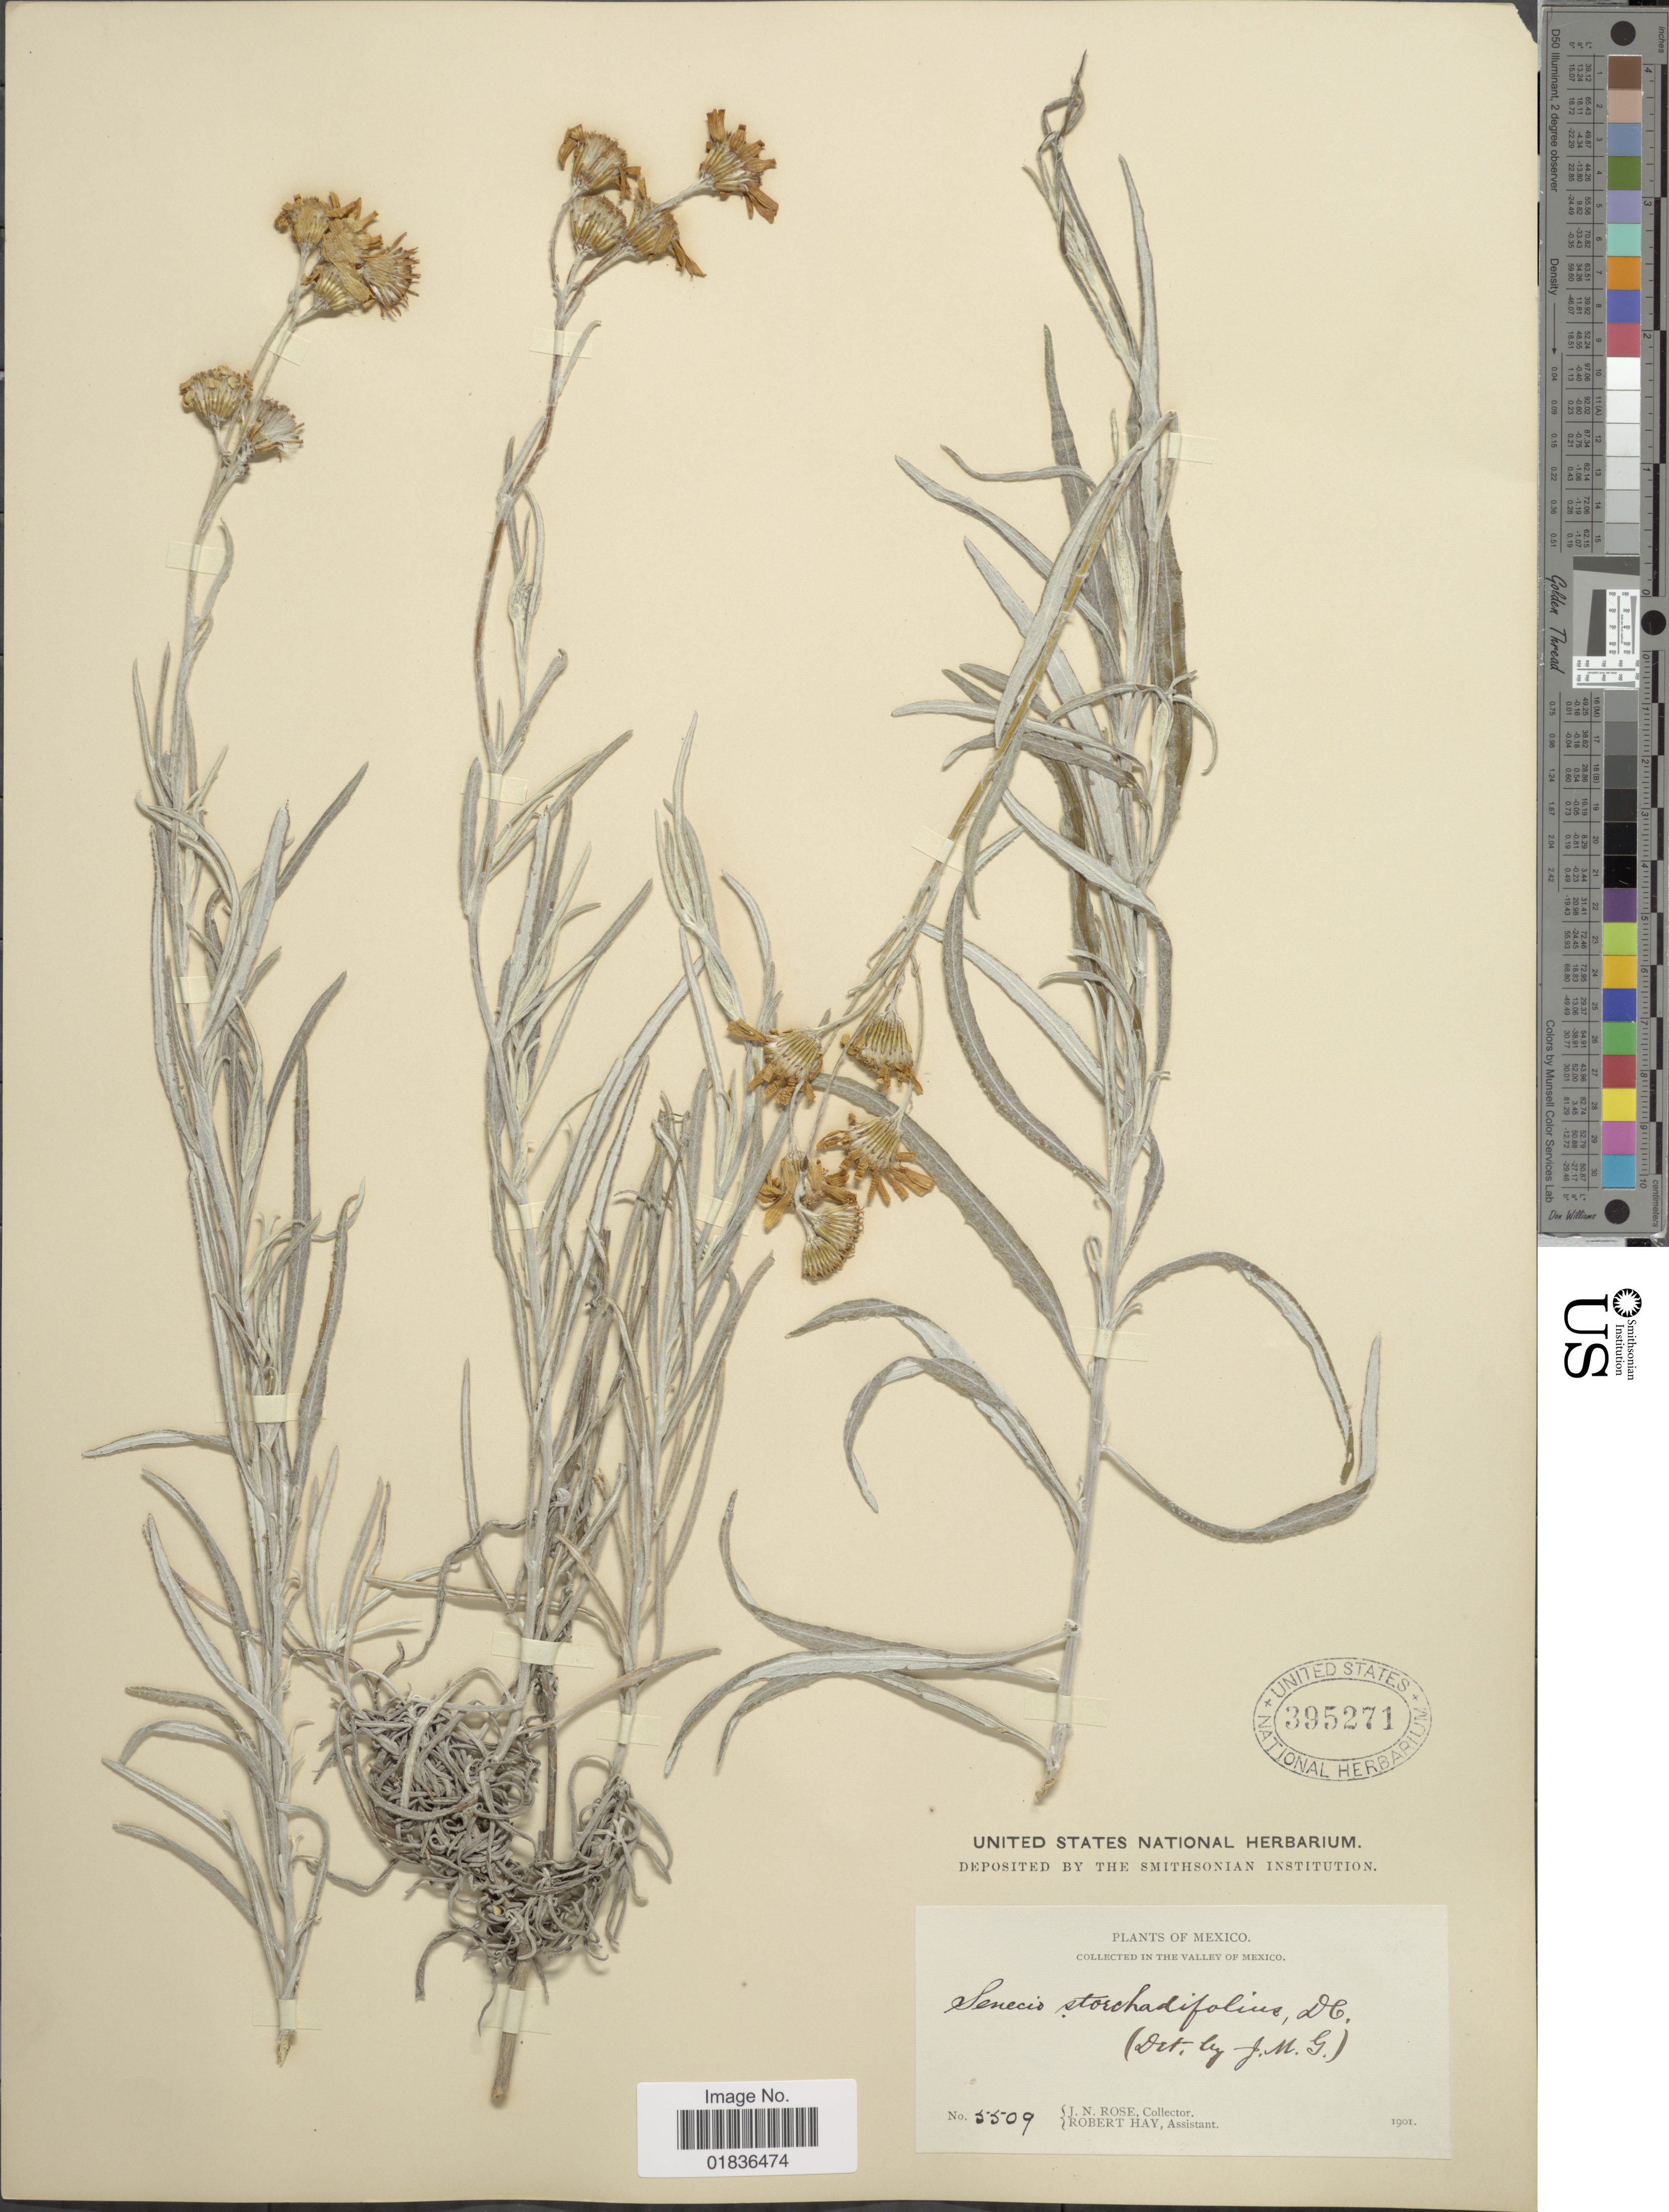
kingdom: Plantae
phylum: Tracheophyta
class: Magnoliopsida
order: Asterales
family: Asteraceae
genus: Senecio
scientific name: Senecio stoechadiformis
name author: DC.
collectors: J. N. Rose & R. Hay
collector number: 5509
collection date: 1901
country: Mexico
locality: Valley of Mexico.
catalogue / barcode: US 395271